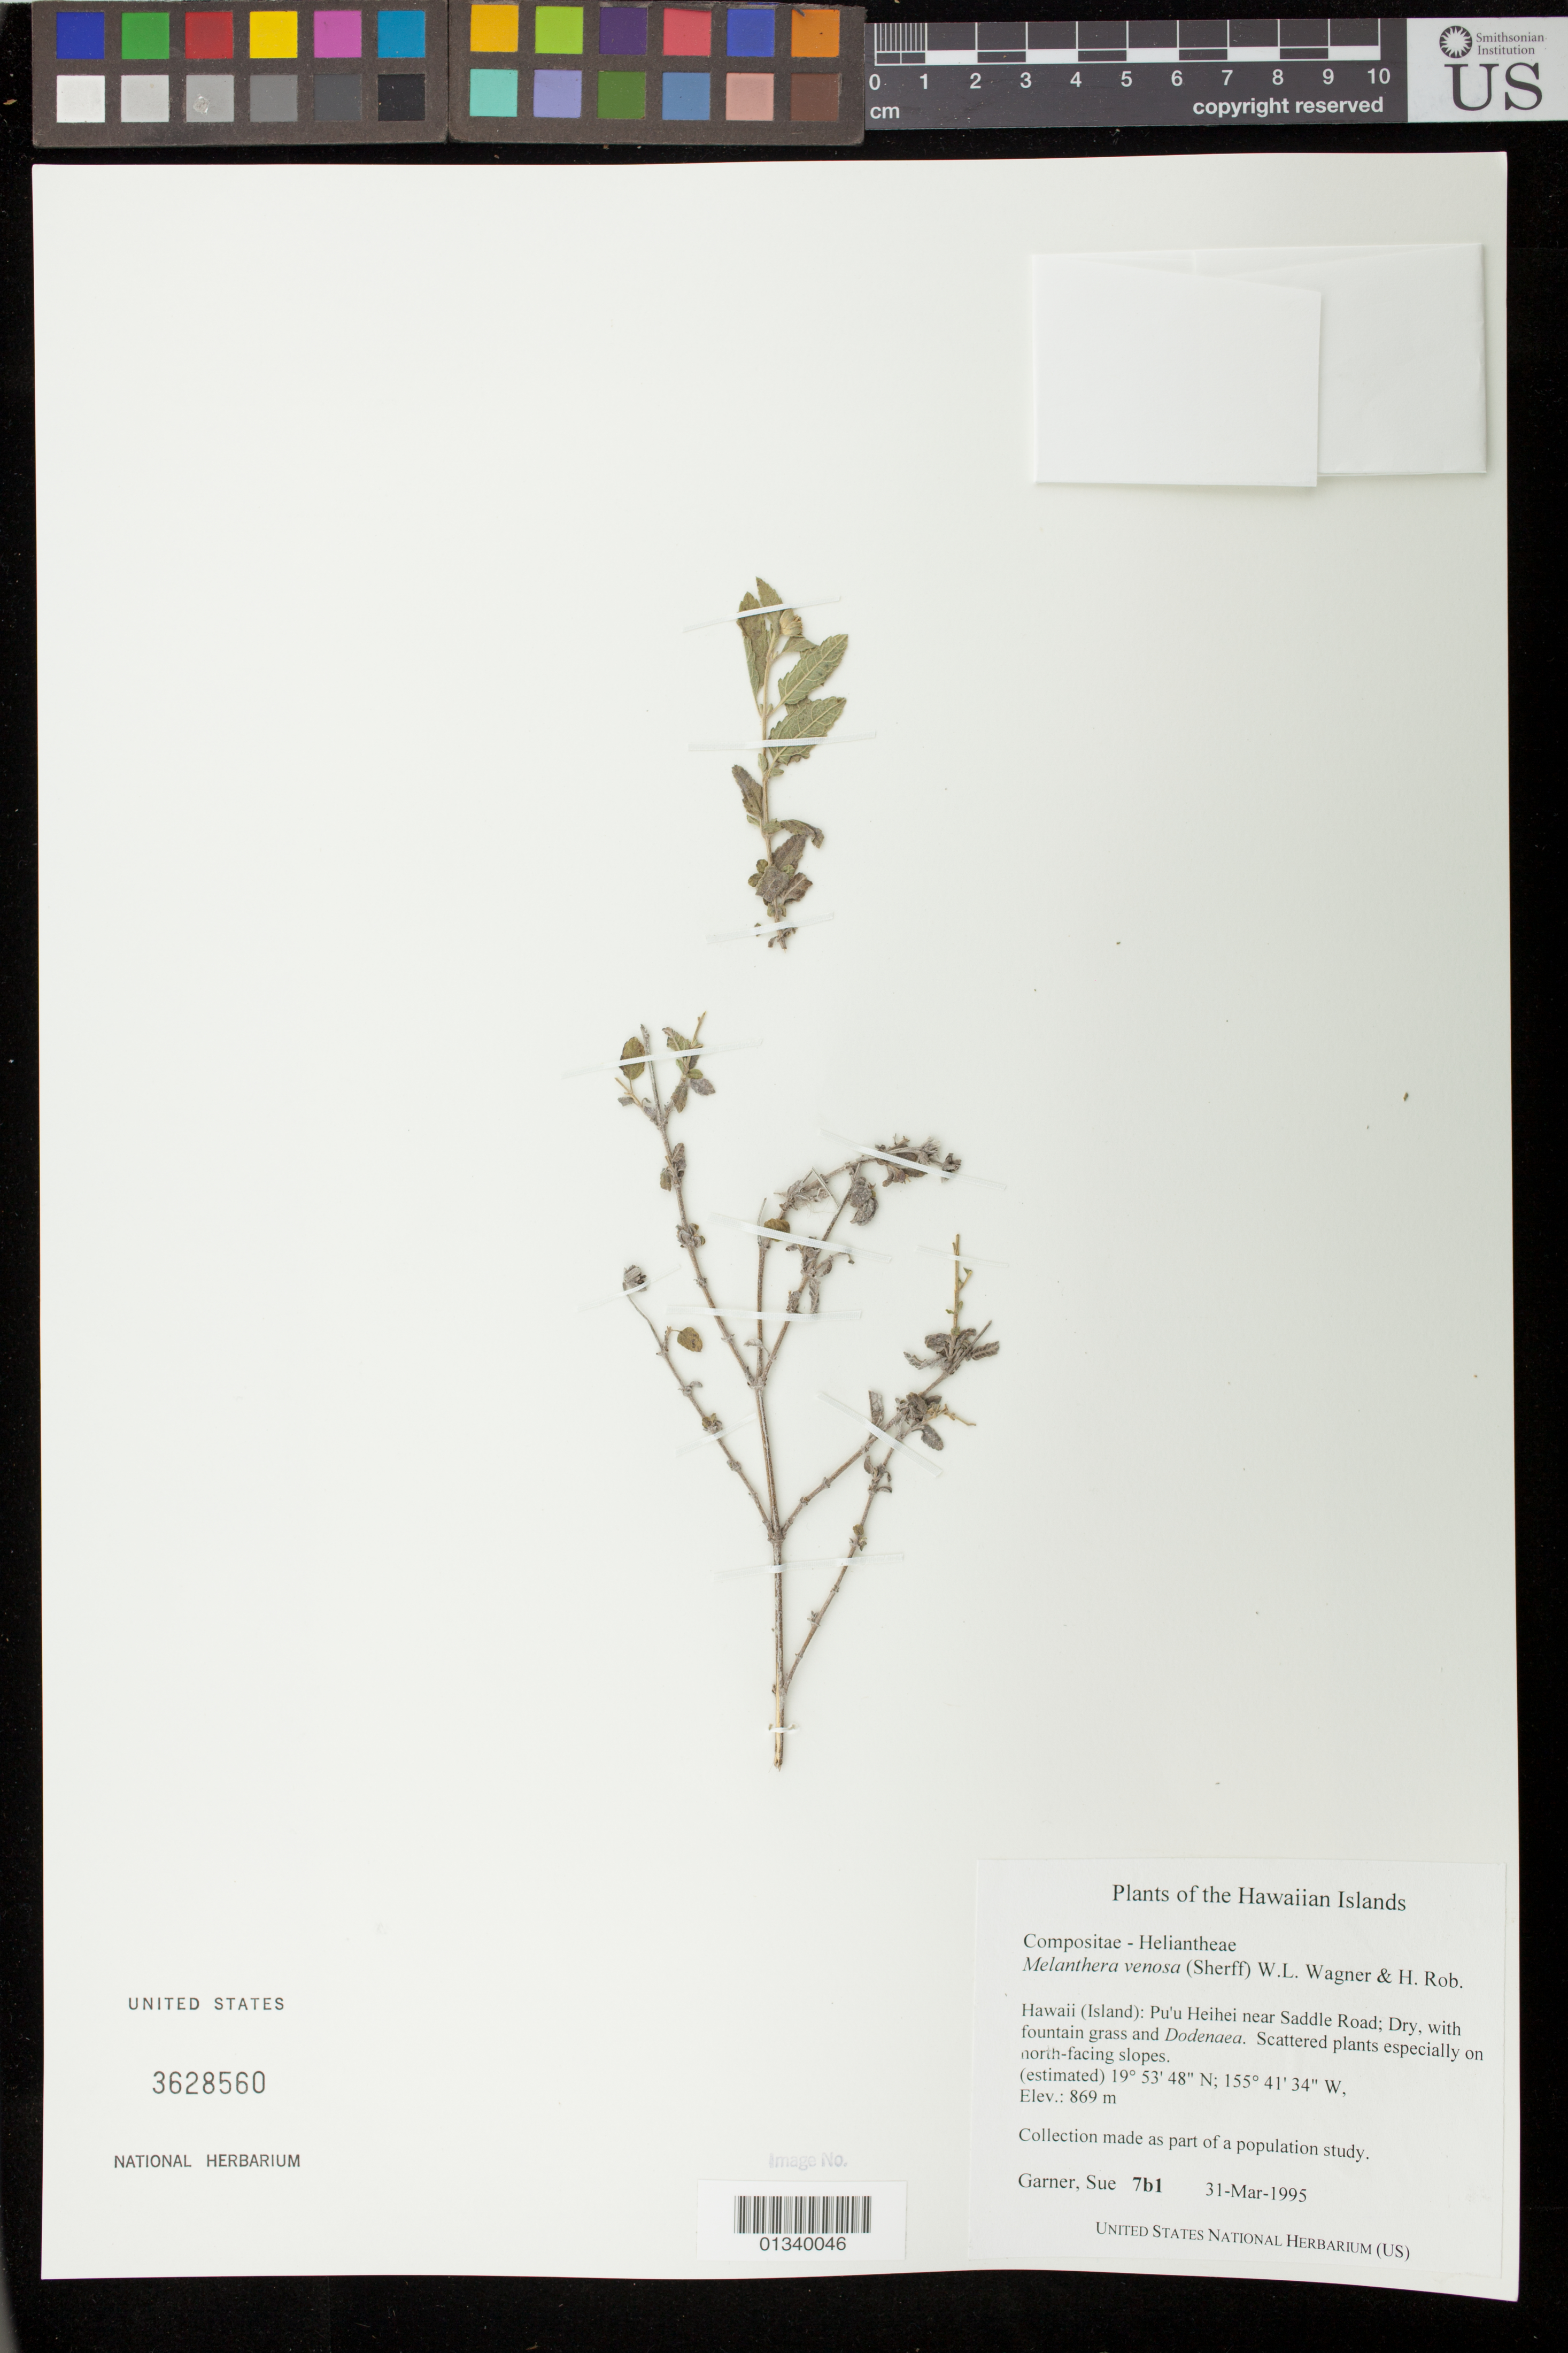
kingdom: Plantae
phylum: Tracheophyta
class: Magnoliopsida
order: Asterales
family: Asteraceae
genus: Wollastonia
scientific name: Wollastonia venosa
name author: (Sherff) Orchard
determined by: Wagner, W. L., (BOT), Smithsonian Institution - National Museum of Natural History (UNITED STATES)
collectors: S. Garner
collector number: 7b1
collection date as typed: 31 March 1995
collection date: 1995-03-31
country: United States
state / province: Hawaii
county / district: Hawaii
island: Hawaii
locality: Pu'u Heihei near Saddle Road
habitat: Dry with fountain grass and Dodenaea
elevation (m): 869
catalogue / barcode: US 3628560